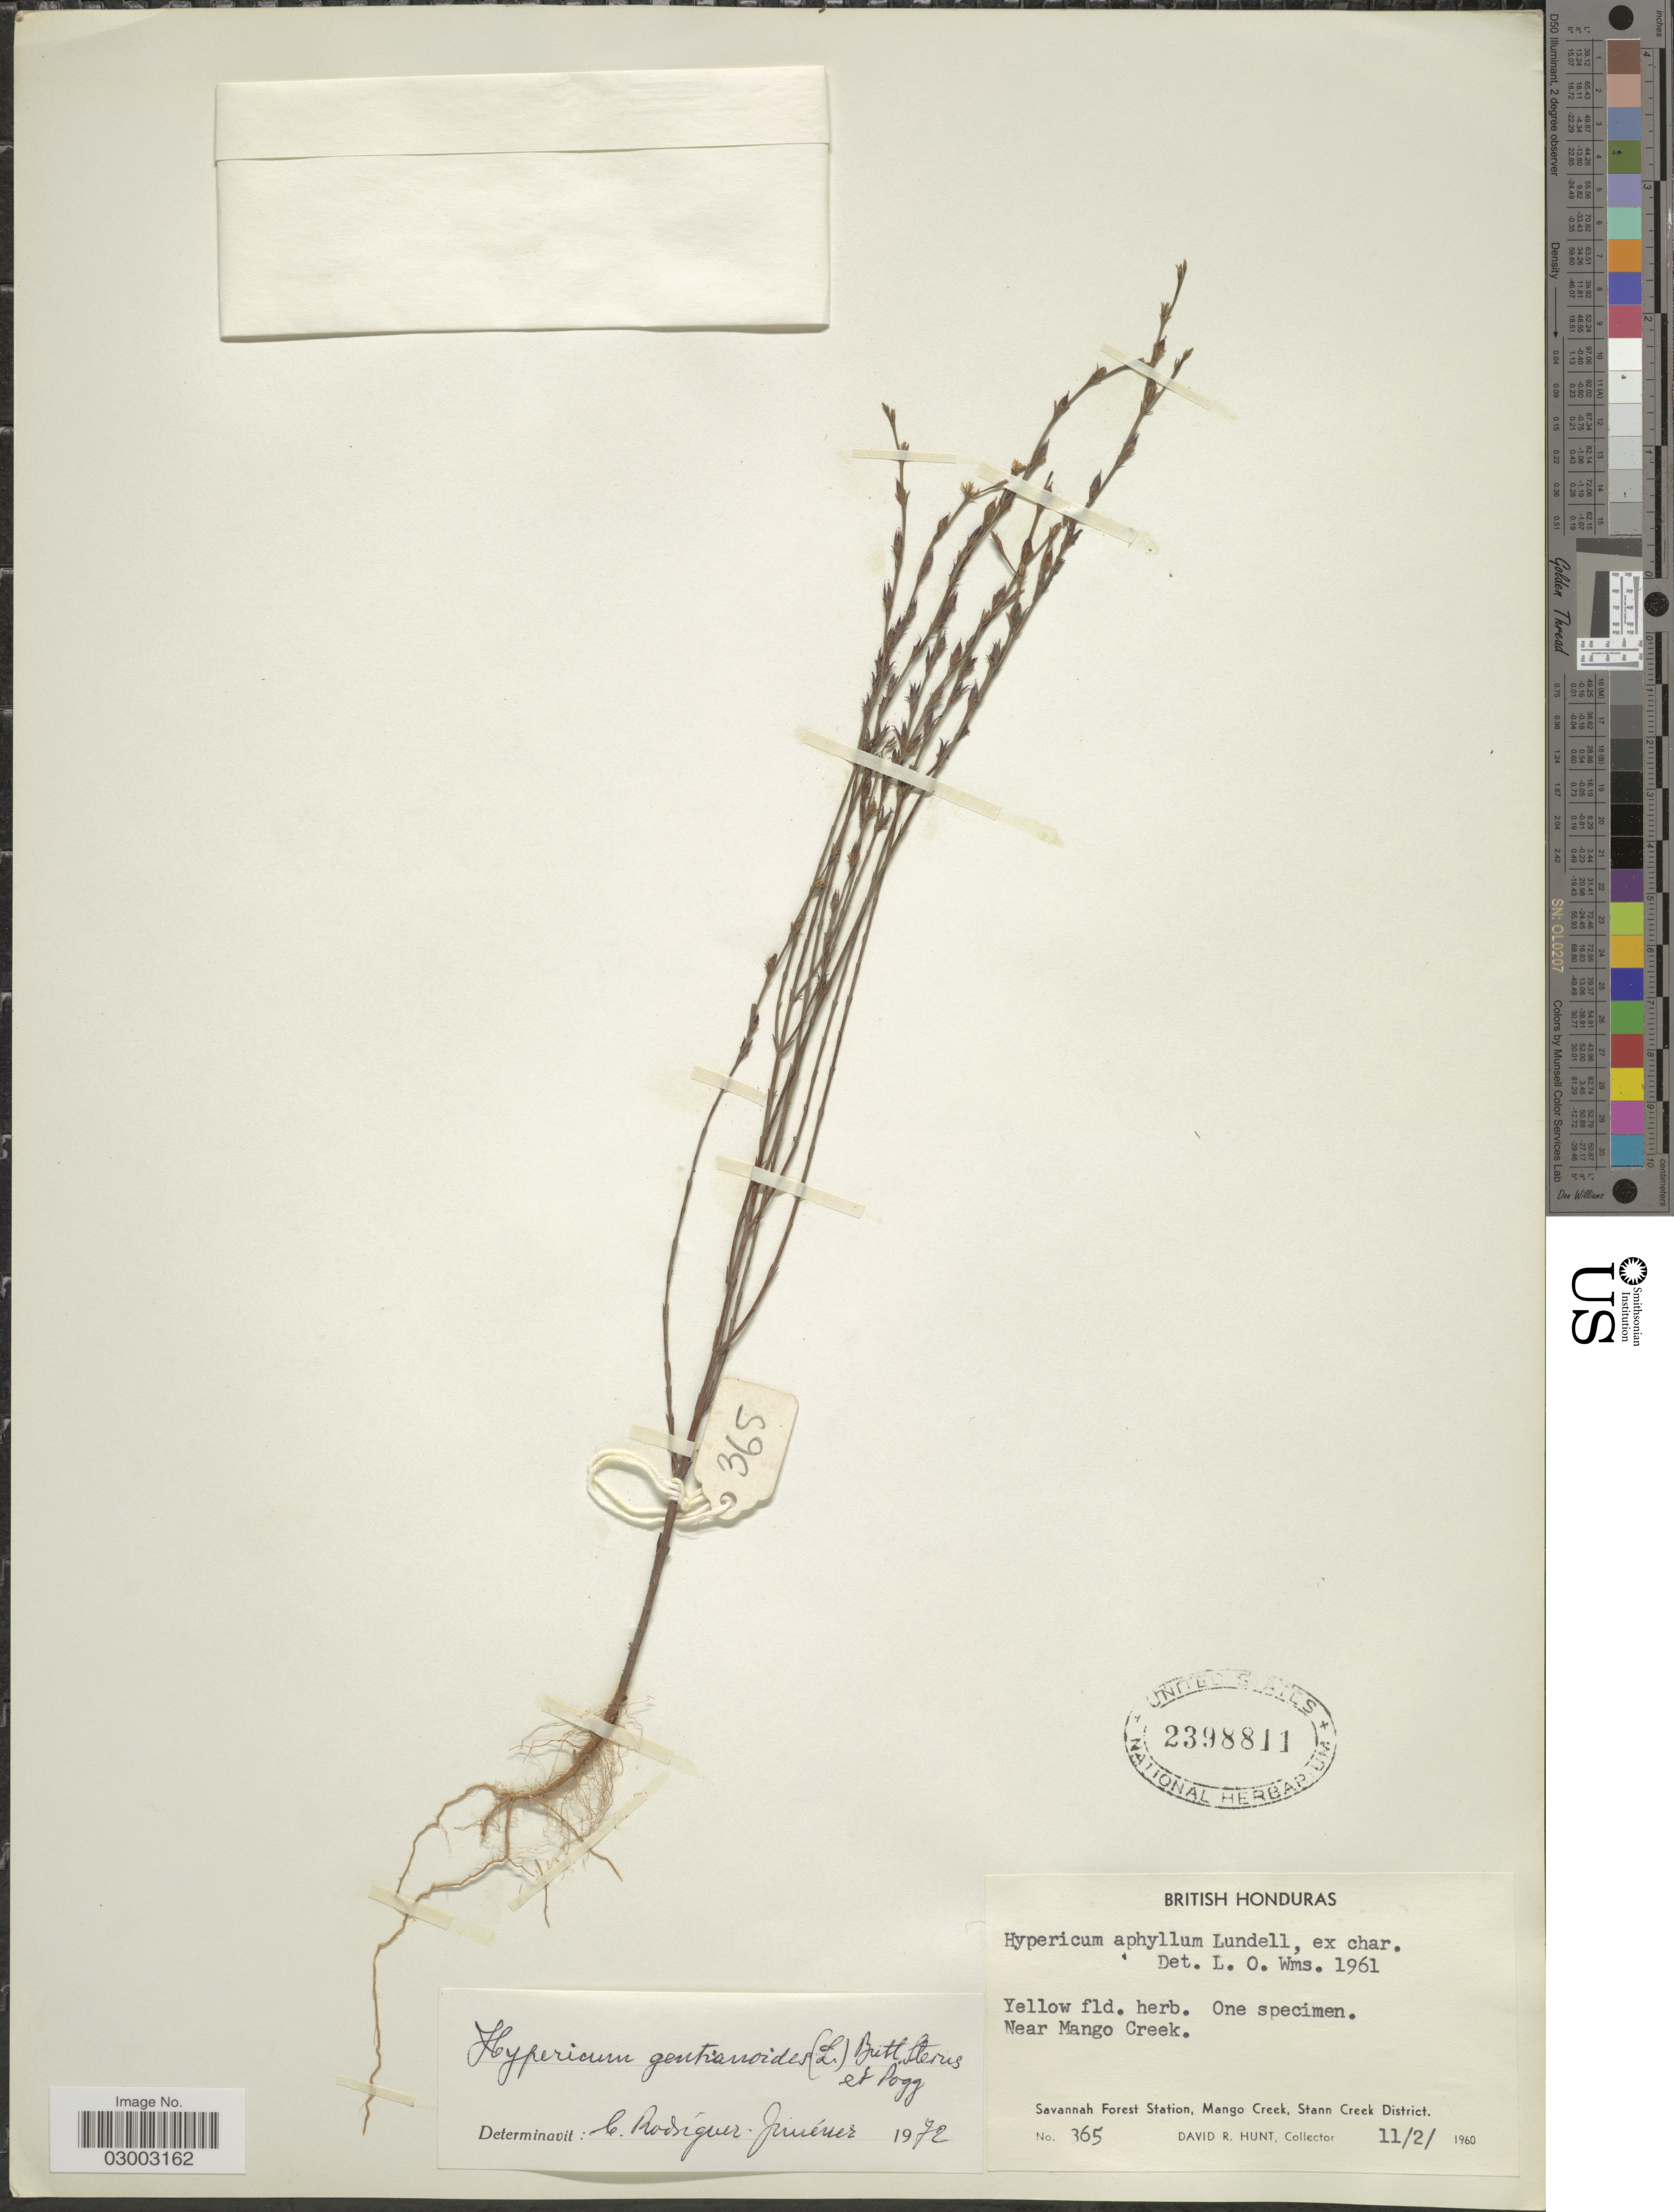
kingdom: Plantae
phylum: Tracheophyta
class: Magnoliopsida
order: Malpighiales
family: Hypericaceae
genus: Hypericum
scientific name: Hypericum gentianoides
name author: (L.) Britton, Stearns & Poggenb.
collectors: D. Hunt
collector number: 365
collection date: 1960-02-11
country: Belize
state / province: Stann Creek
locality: British Honduras, Near Mango Creek, Savannah Forest Station, Mango Creek, Stann Creek District.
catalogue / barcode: US 2398811